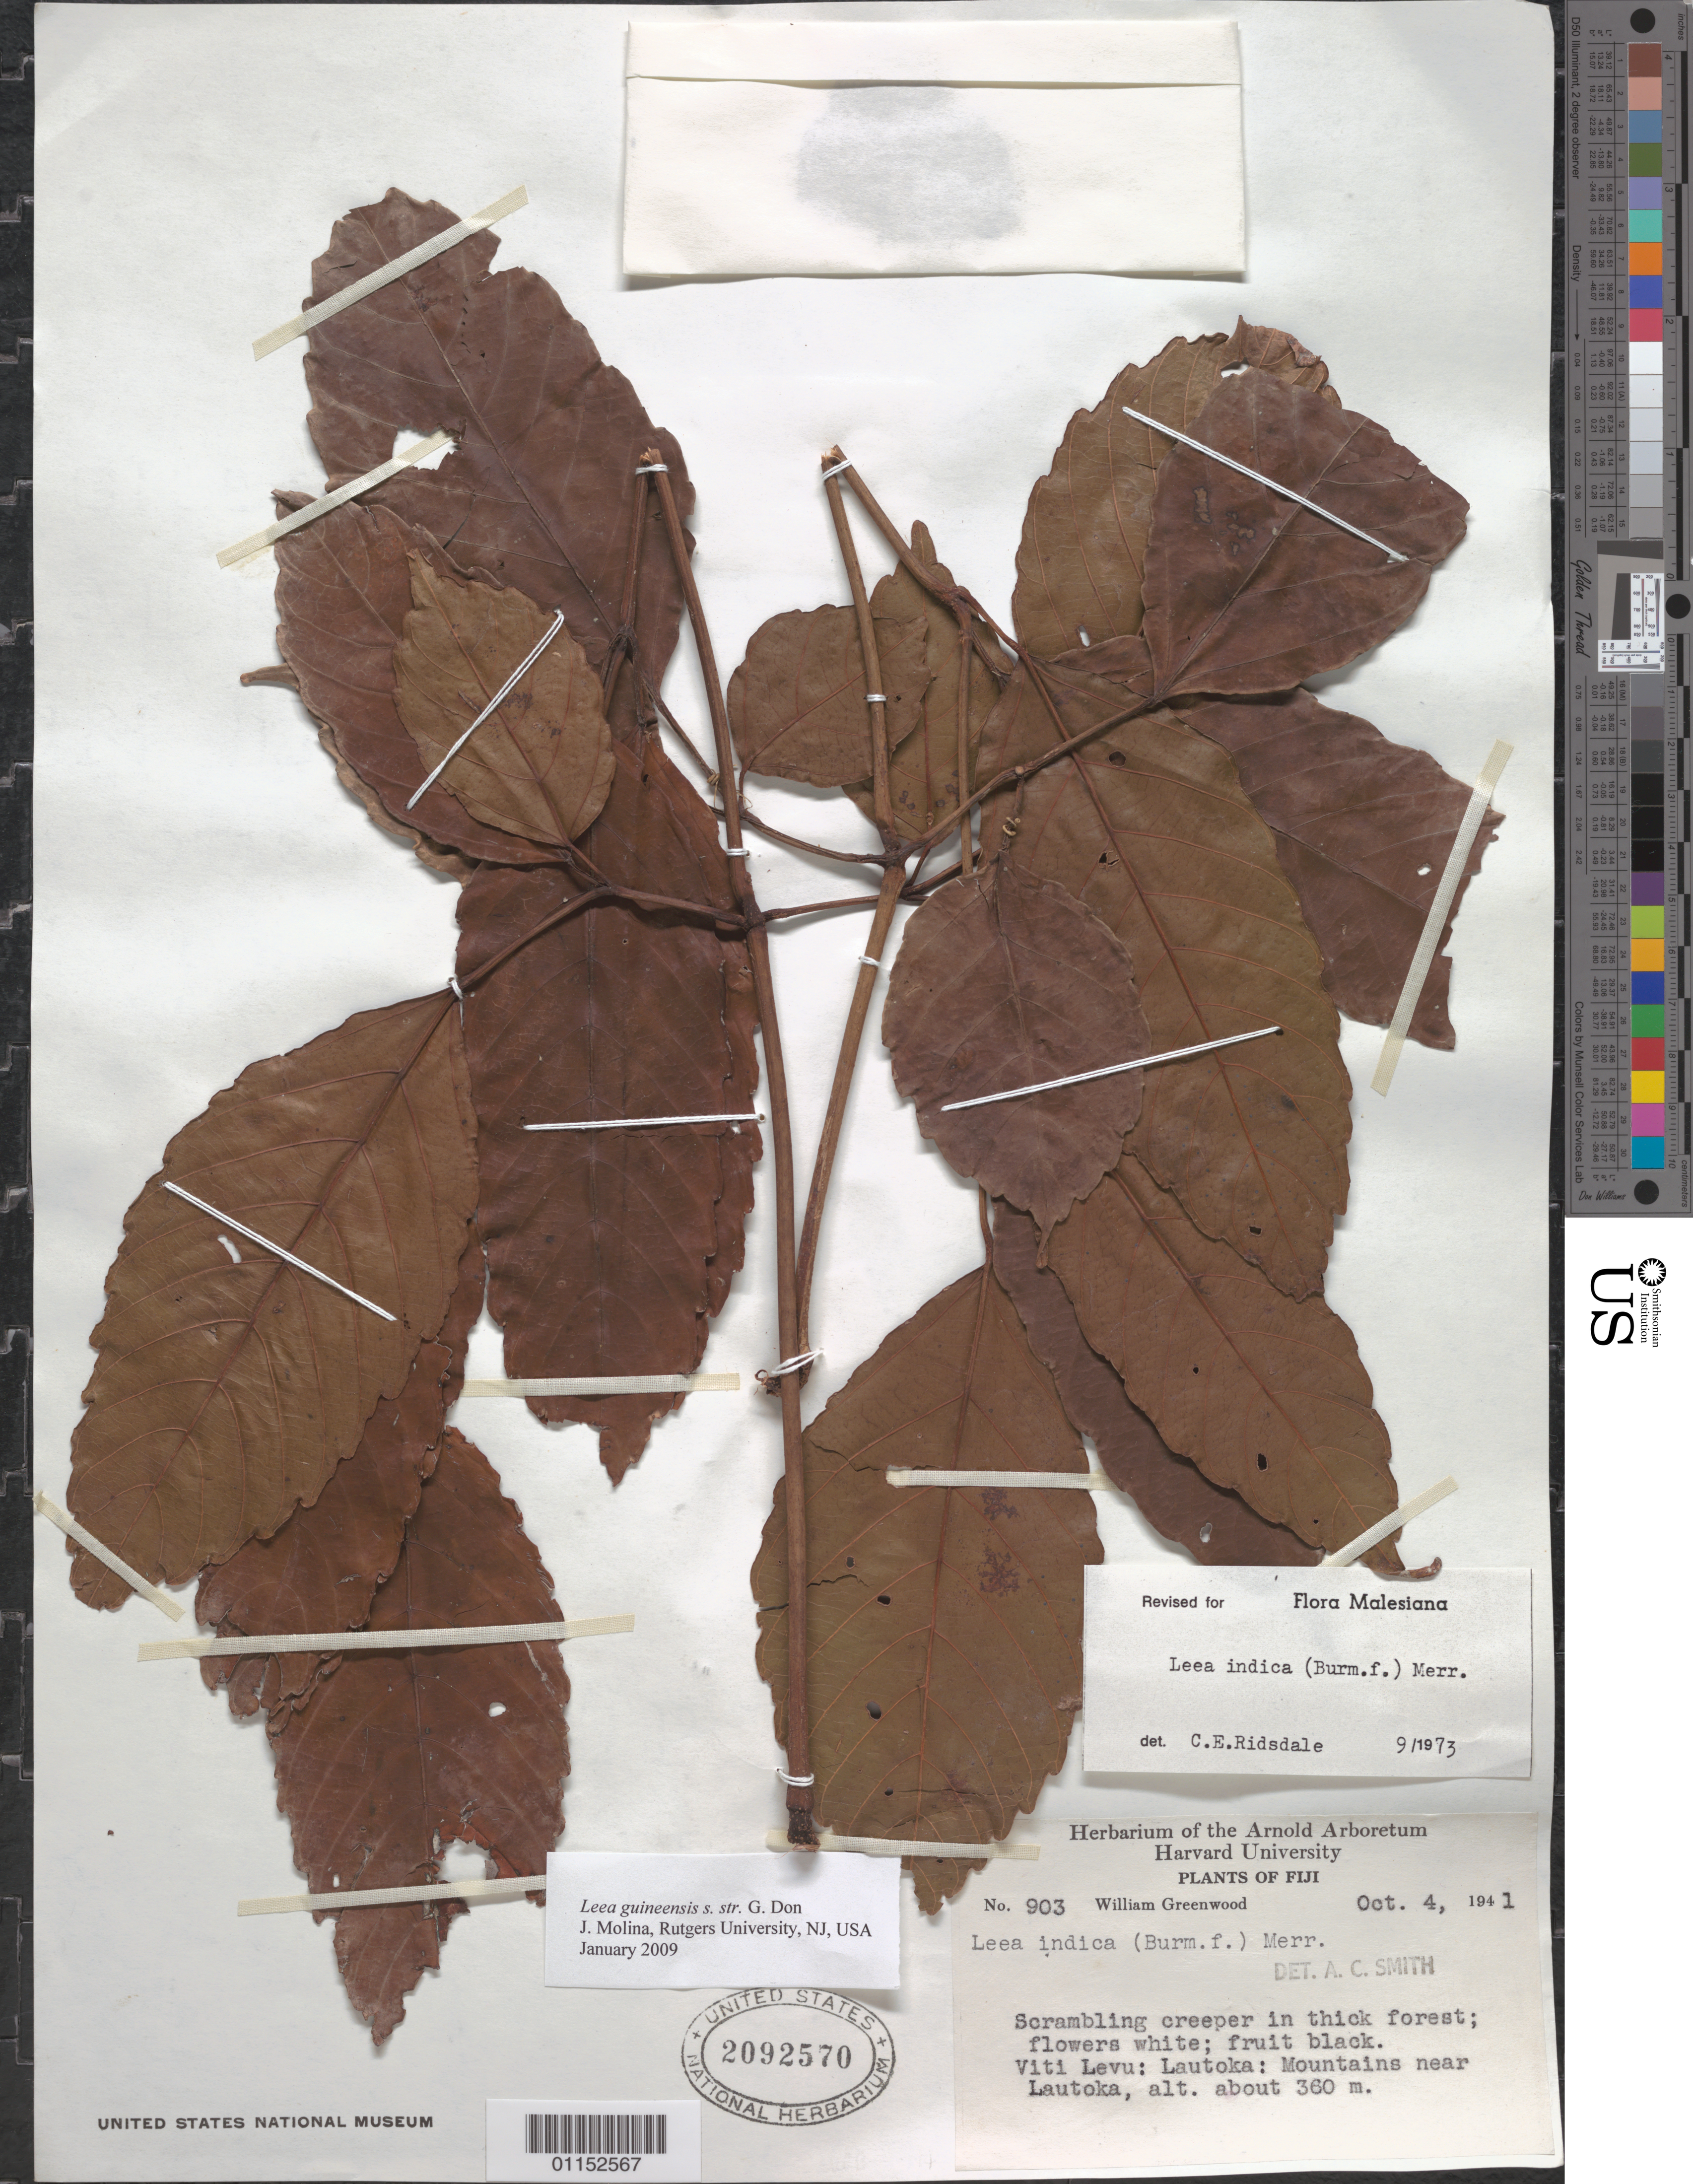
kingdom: Plantae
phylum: Tracheophyta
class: Magnoliopsida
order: Vitales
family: Vitaceae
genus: Leea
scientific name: Leea guineensis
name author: G. Don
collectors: W. Greenwood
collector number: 903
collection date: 1941-10-04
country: Fiji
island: Viti Levu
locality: Lautoka: Mts near Lautoka.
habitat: Scrambling creeper in thick forest.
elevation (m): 360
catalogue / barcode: US 2092570